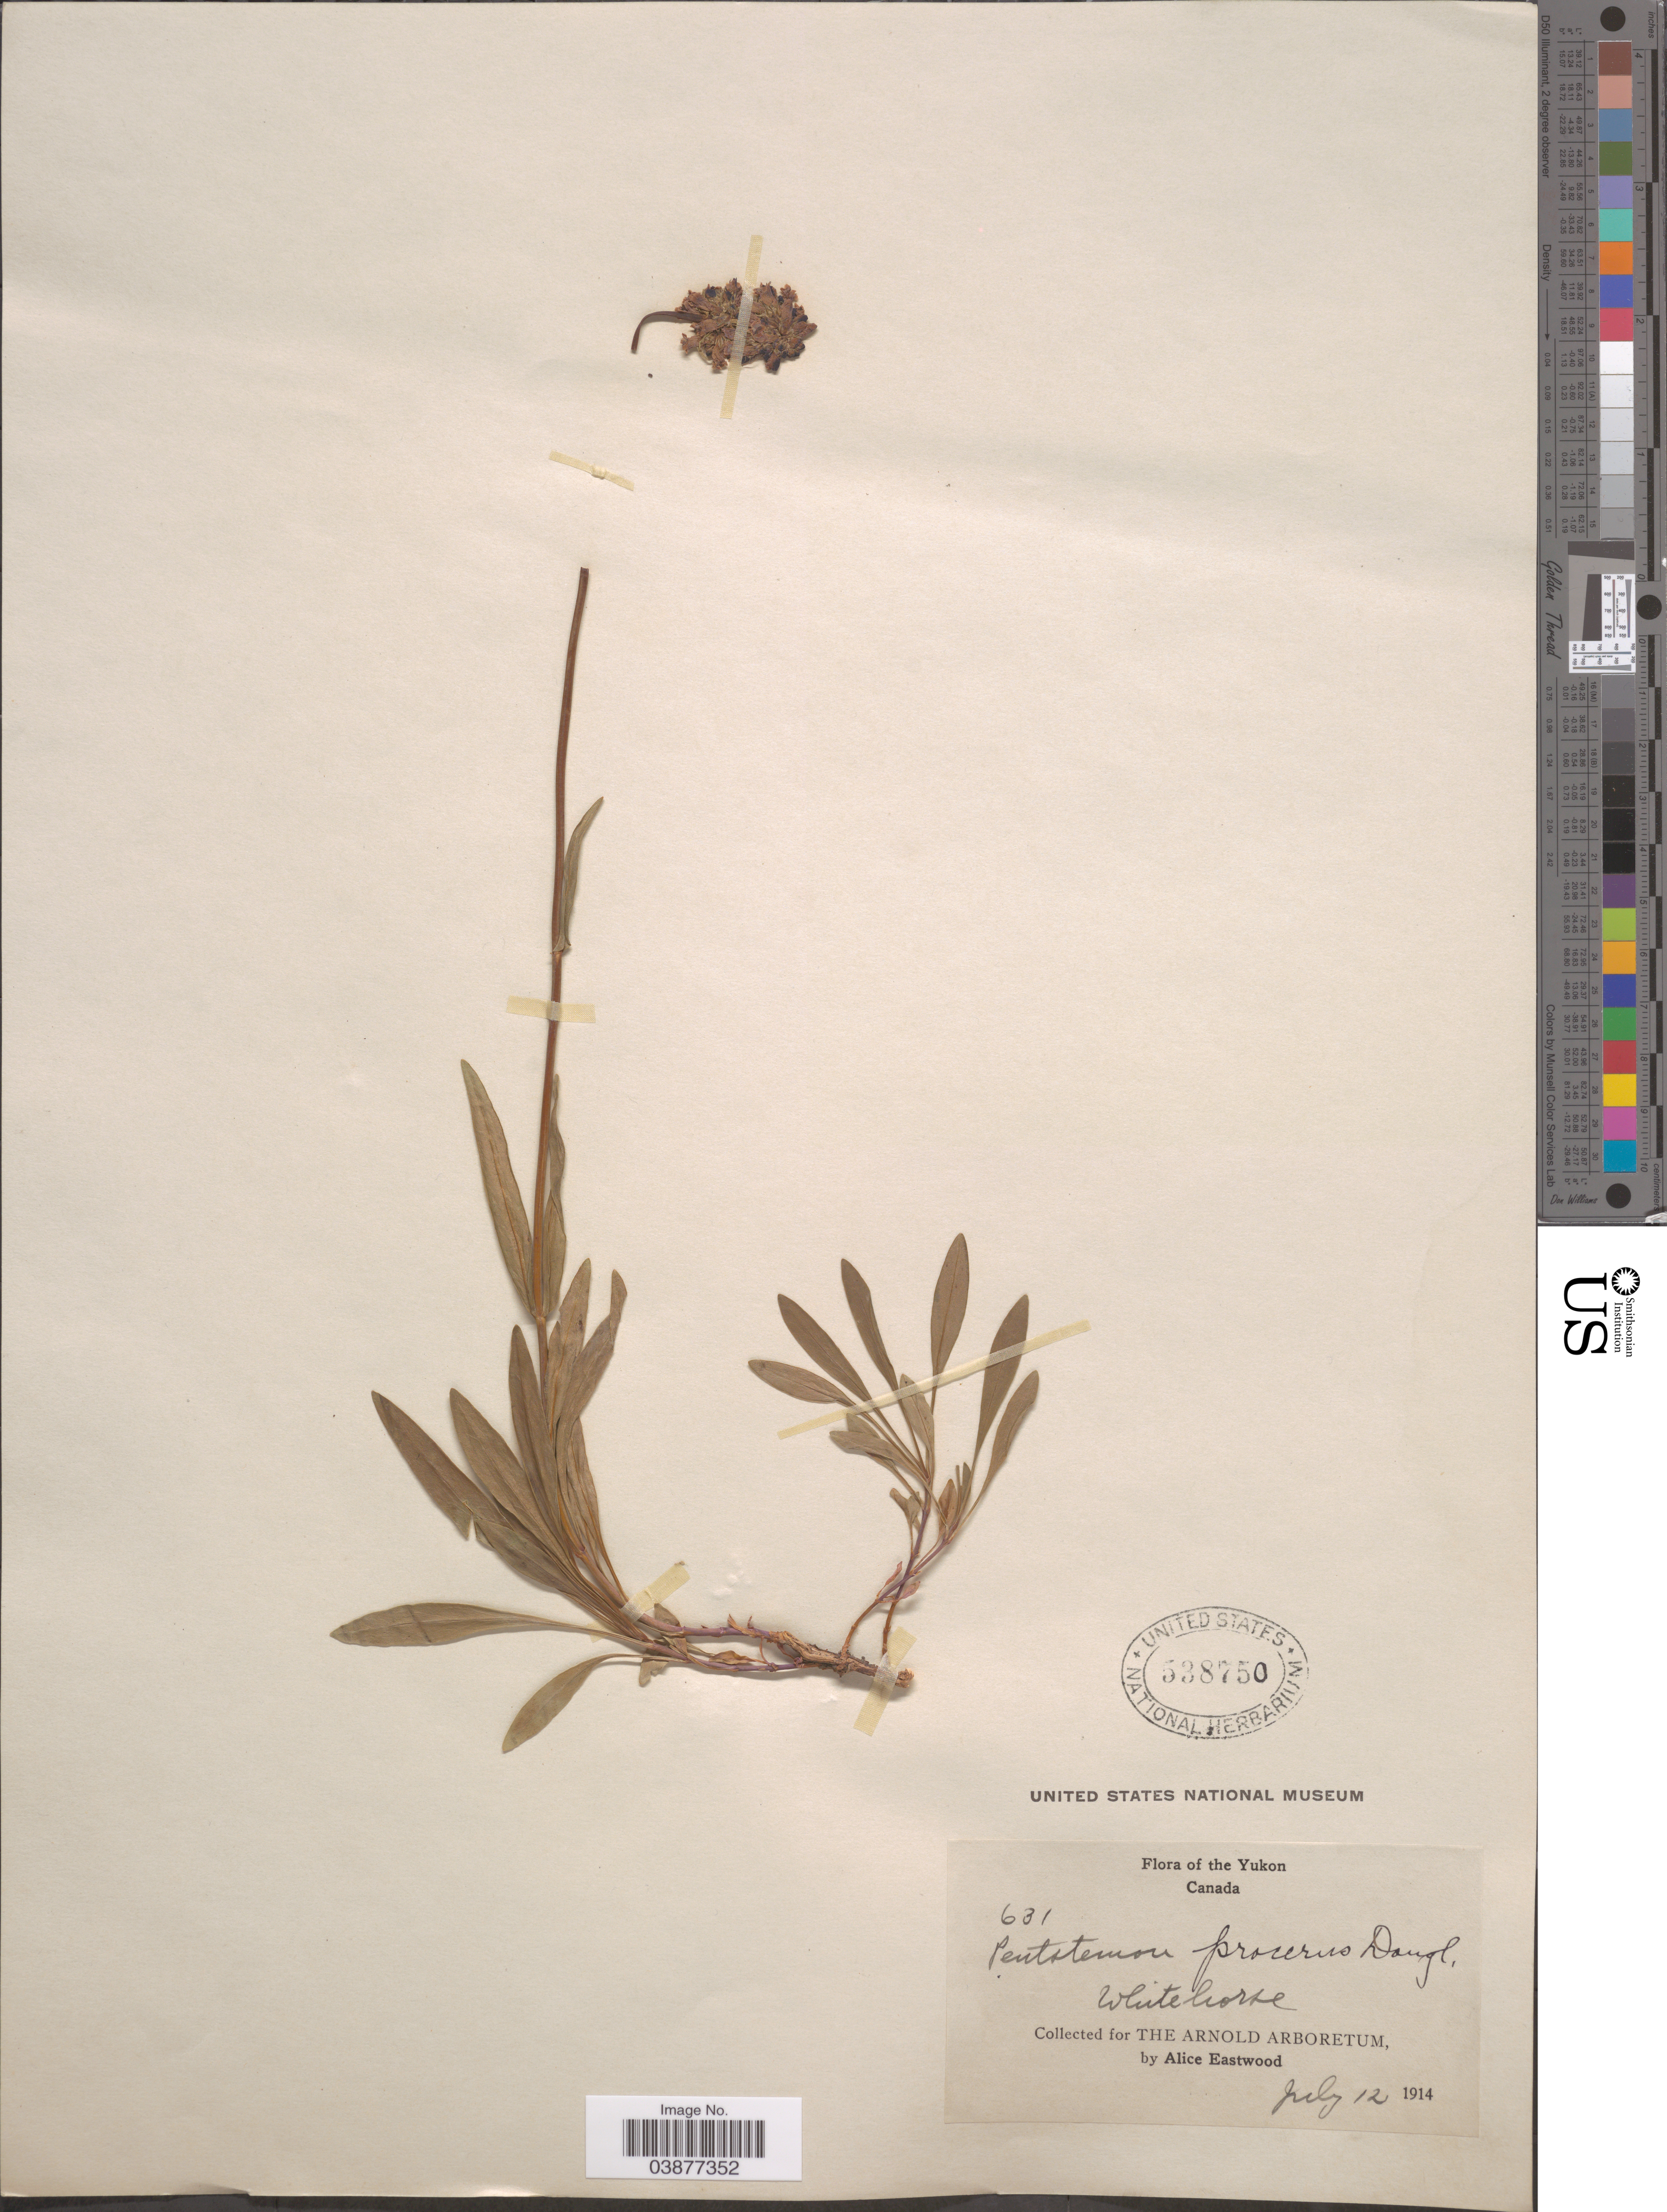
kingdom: Plantae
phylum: Tracheophyta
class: Magnoliopsida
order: Lamiales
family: Plantaginaceae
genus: Penstemon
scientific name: Penstemon procerus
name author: Douglas ex Graham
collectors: A. Eastwood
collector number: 631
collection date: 1914-07-12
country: Canada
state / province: Yukon Territory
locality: Yukon. White horse.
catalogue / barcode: US 538750